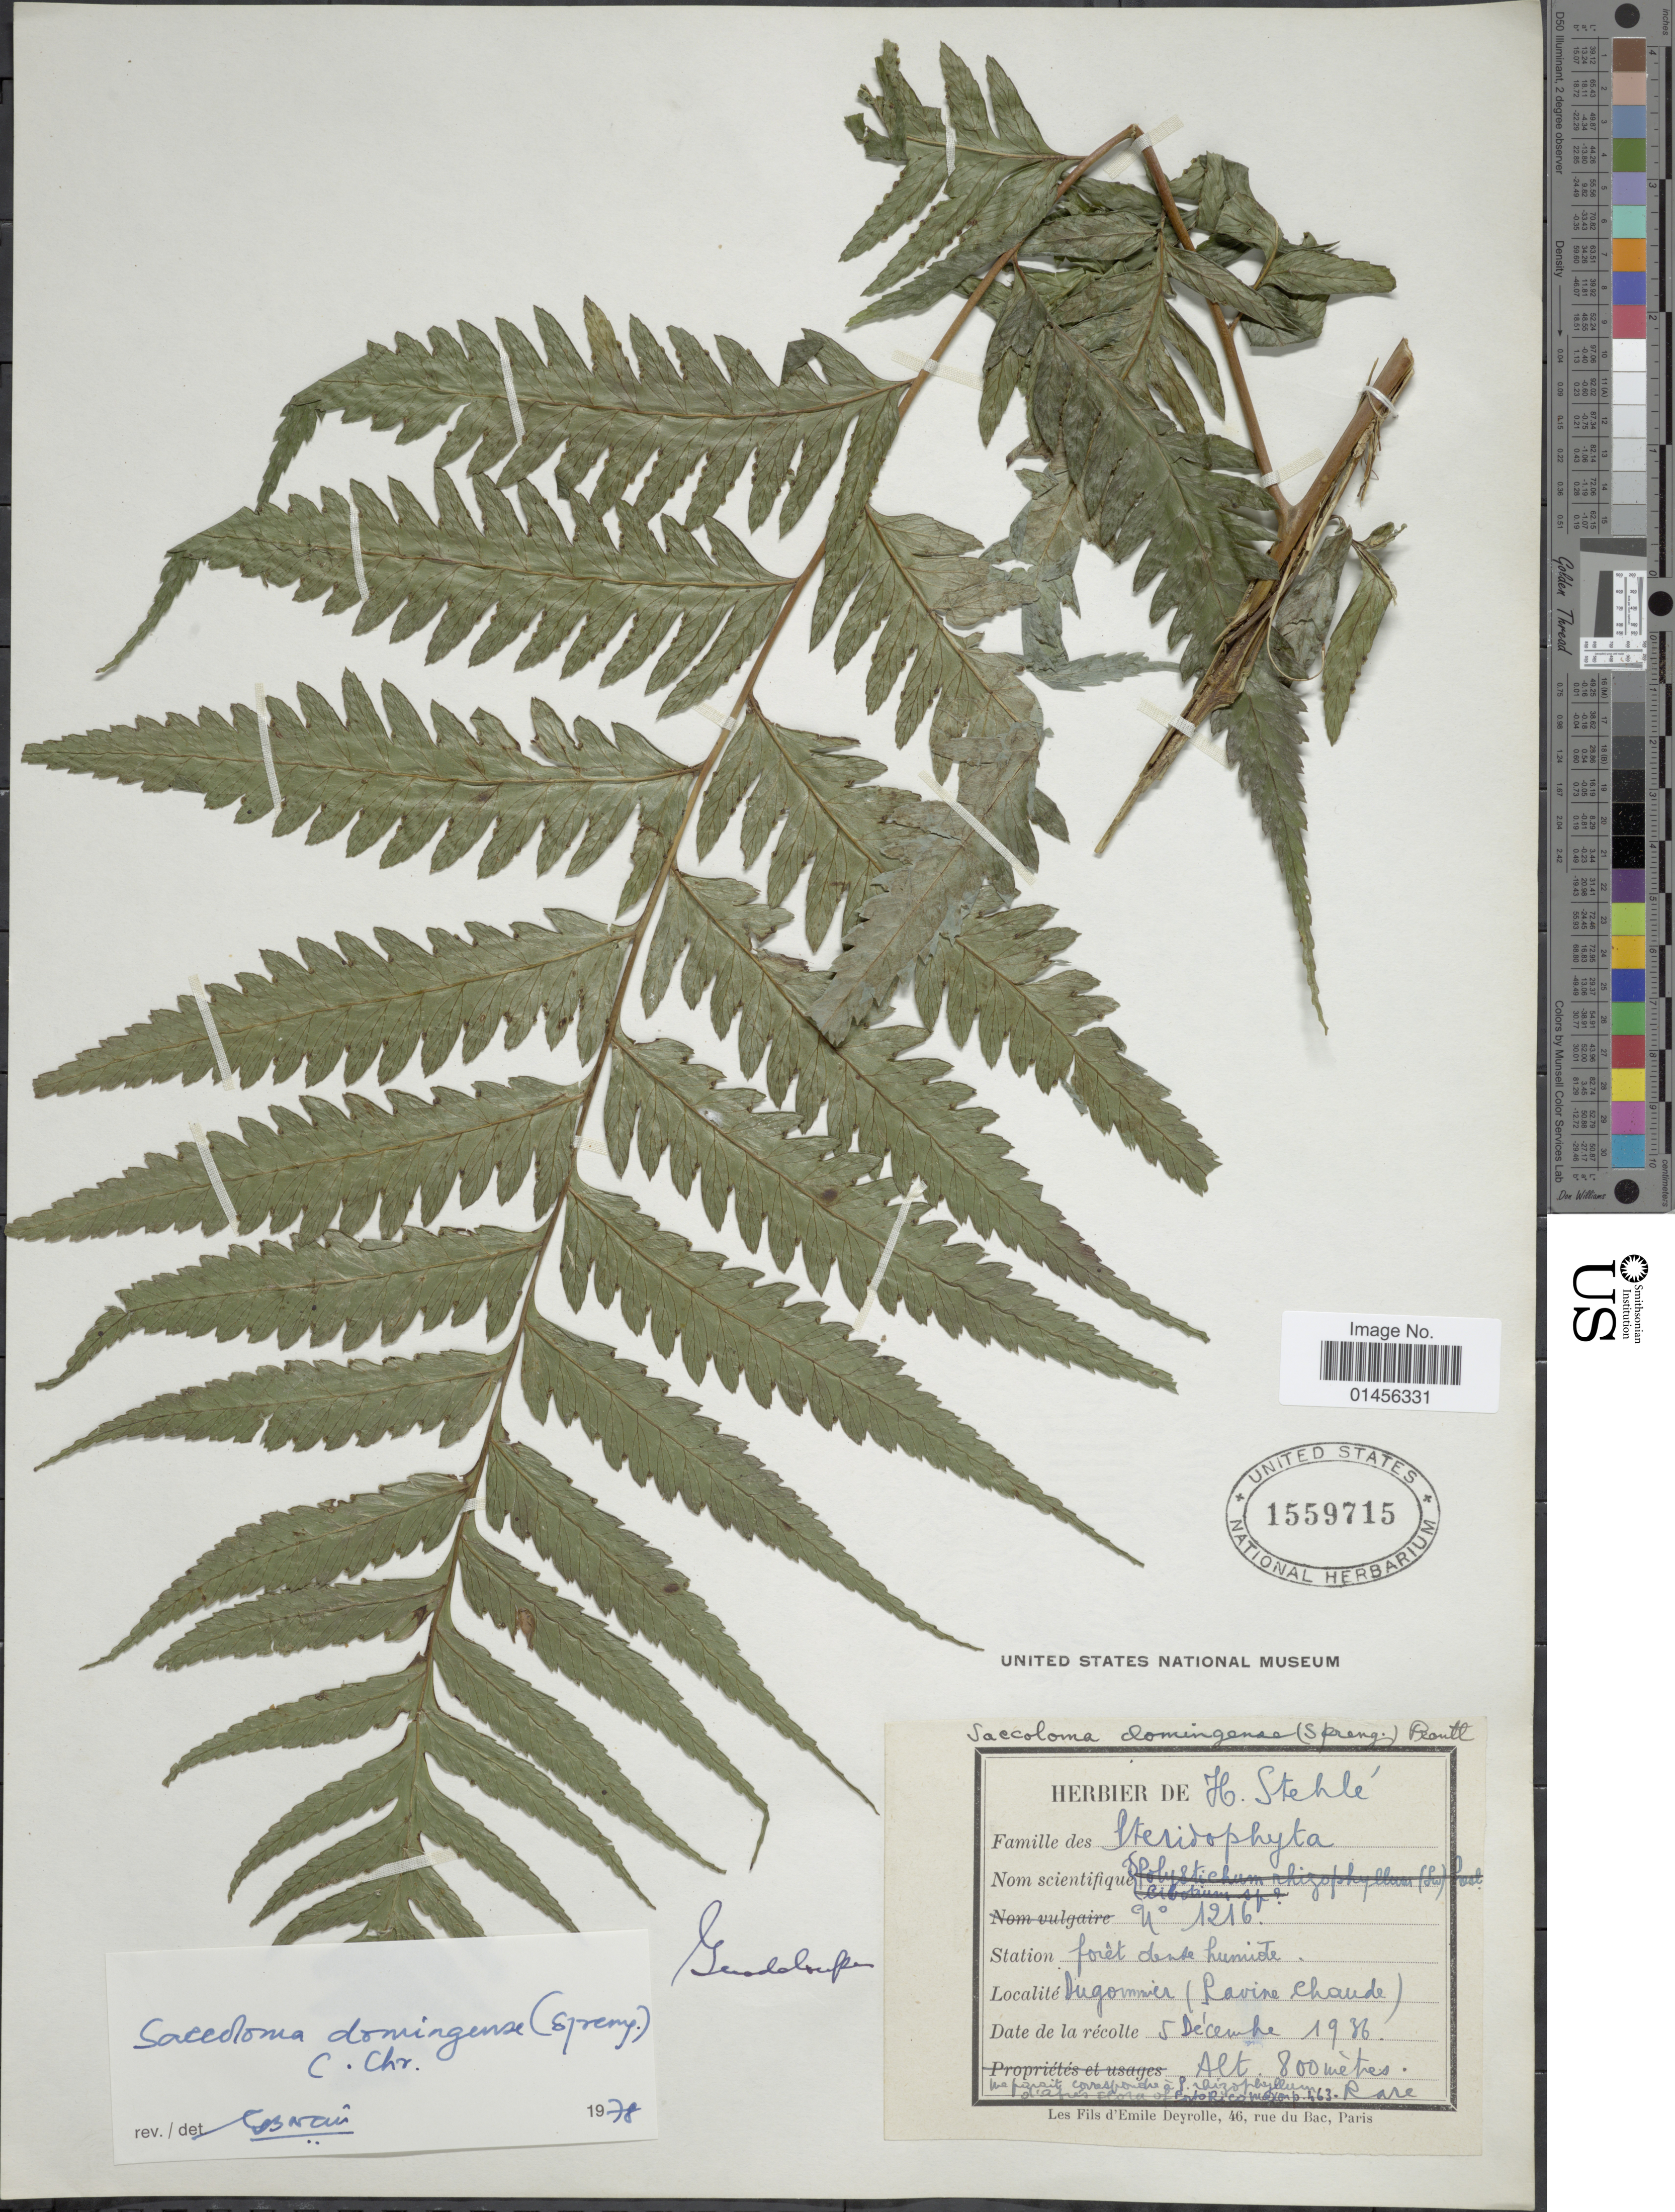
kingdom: Plantae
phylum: Tracheophyta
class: Polypodiopsida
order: Polypodiales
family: Saccolomataceae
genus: Saccoloma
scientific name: Saccoloma domingense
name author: (Spreng.) C. Chr.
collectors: ex herb. H. Stehlé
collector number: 1216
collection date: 1936-12-05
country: Guadeloupe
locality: Dugommier (Ravine Chaude)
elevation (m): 800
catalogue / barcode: US 1559715